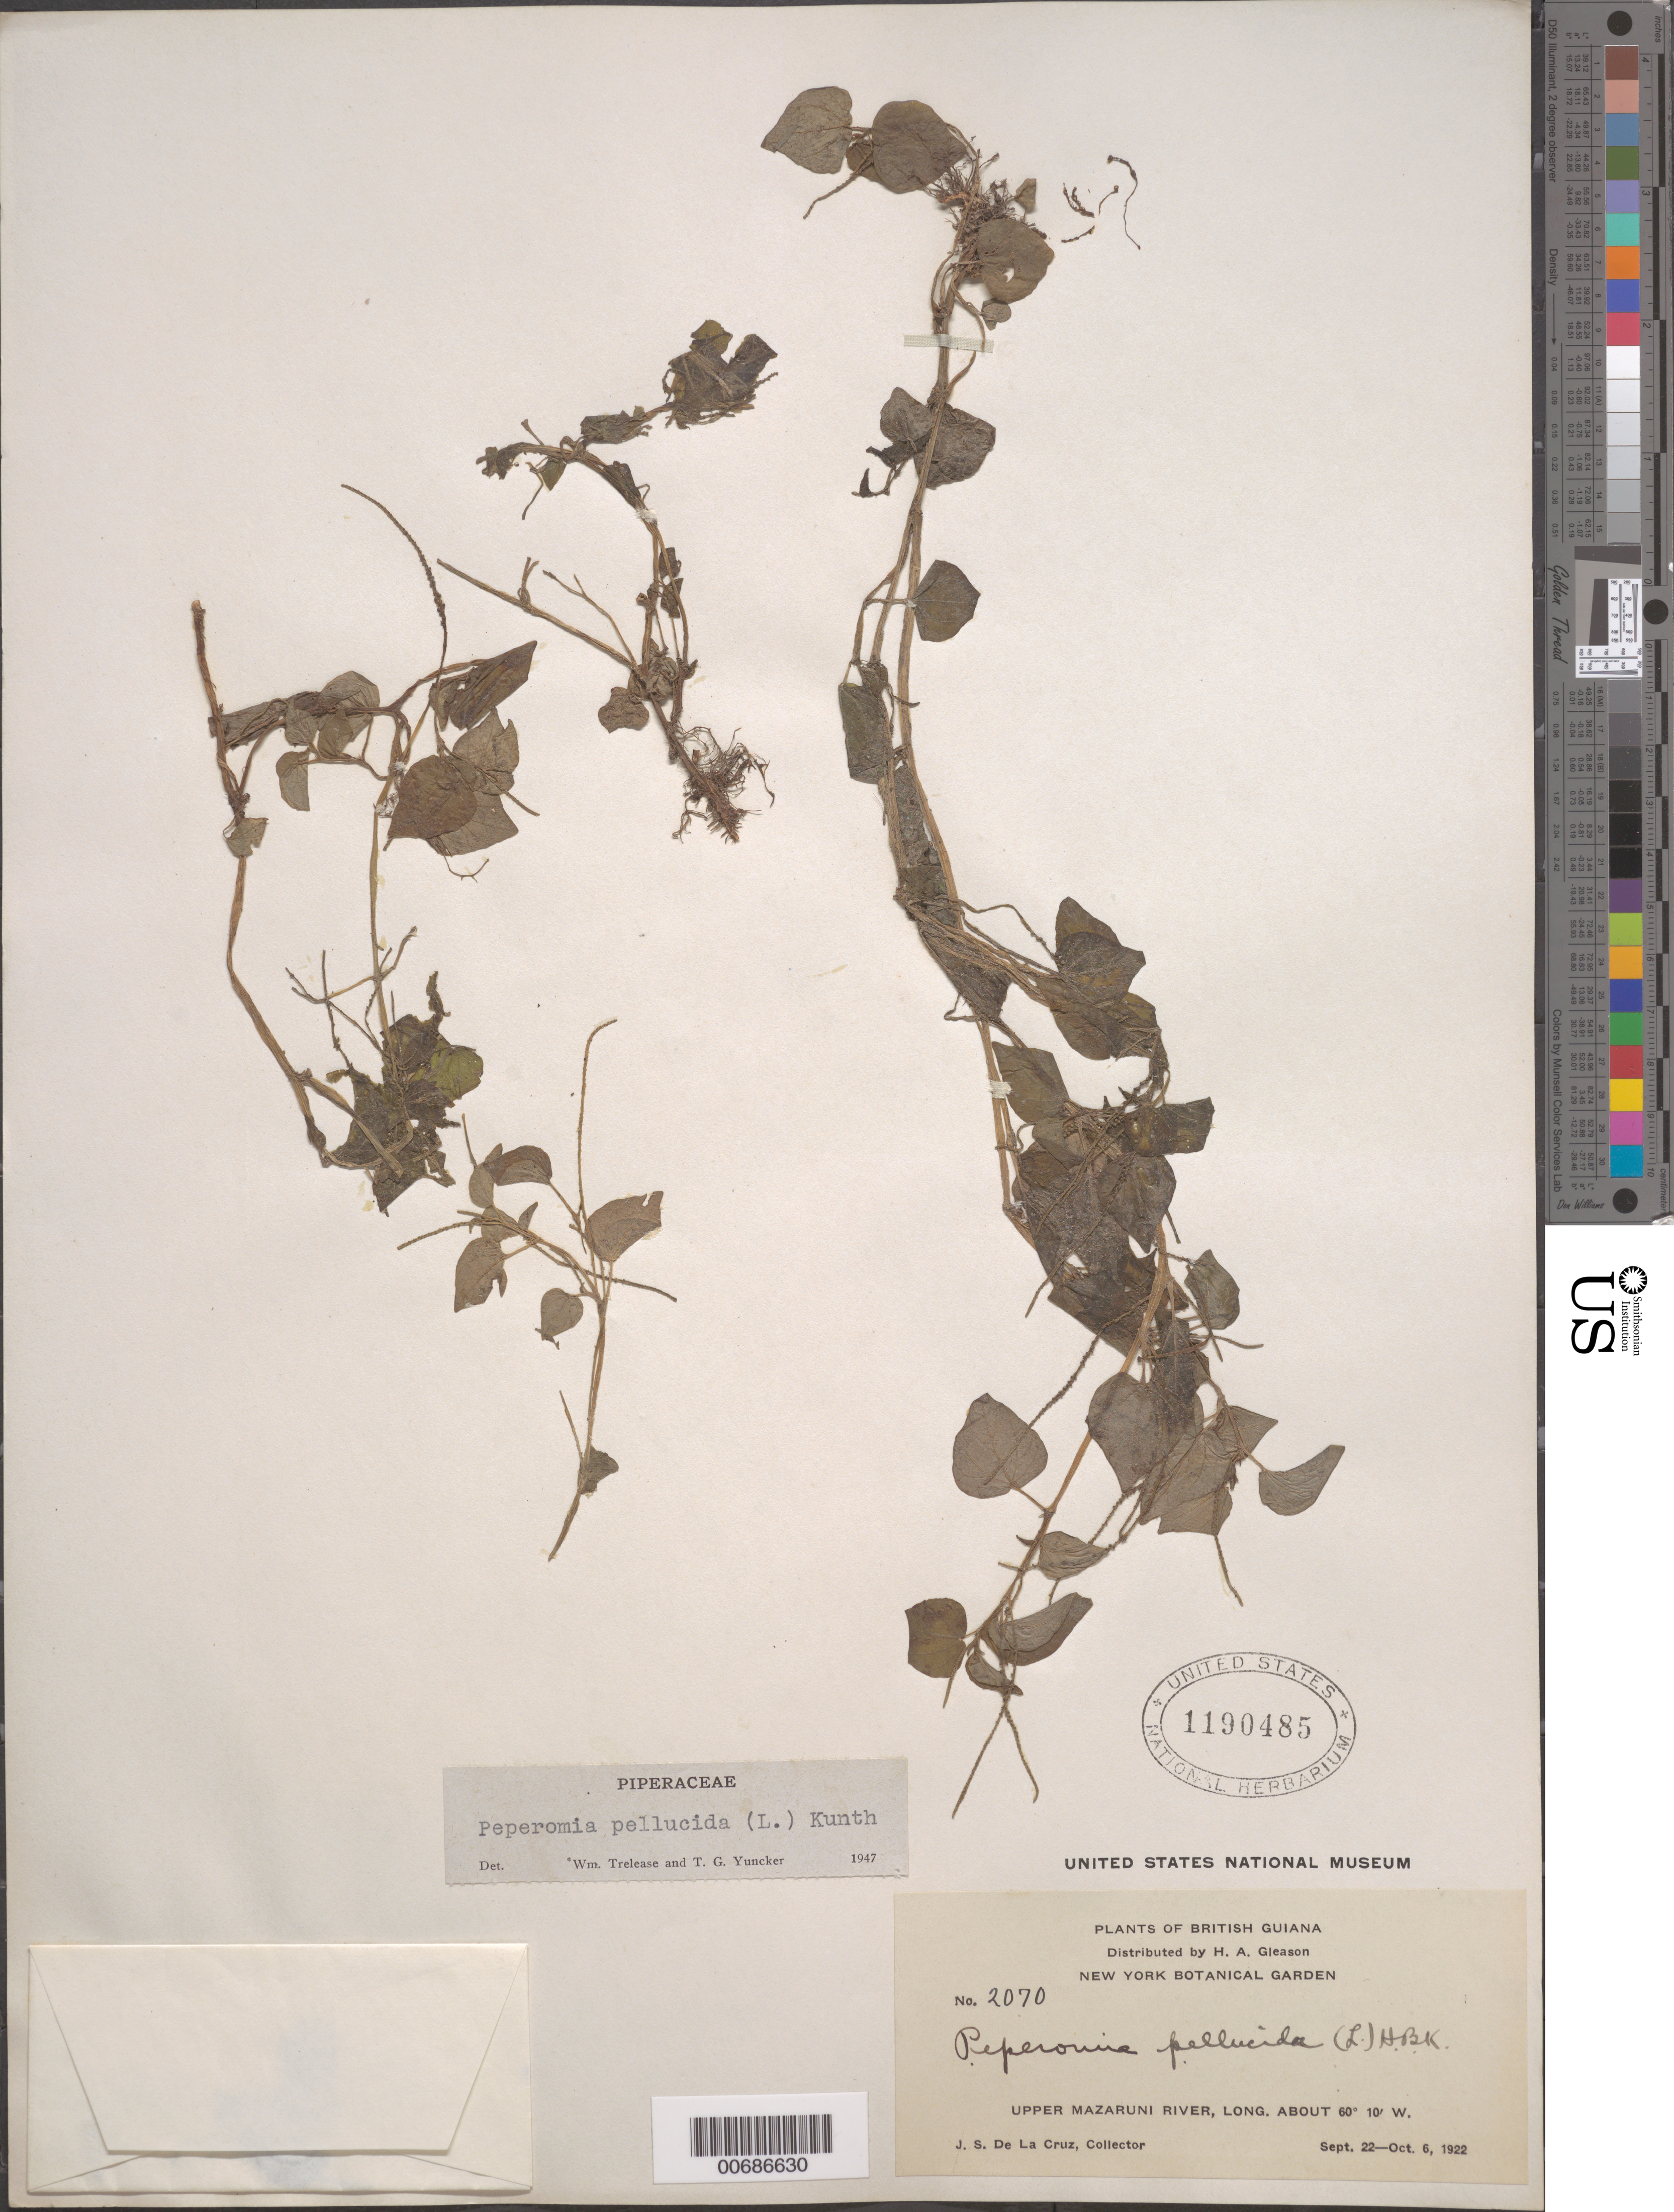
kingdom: Plantae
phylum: Tracheophyta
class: Magnoliopsida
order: Piperales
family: Piperaceae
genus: Peperomia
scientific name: Peperomia pellucida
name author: (L.) Kunth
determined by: Trelease, W.; Yuncker, T. G.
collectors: J. S. de la Cruz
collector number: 2070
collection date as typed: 22-Sep-22 to 6-Oct-22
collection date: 1922-09-22/1922-10-06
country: Guyana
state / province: Cuyuni-Mazaruni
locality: Upper Mazaruni R.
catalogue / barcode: US 1190485